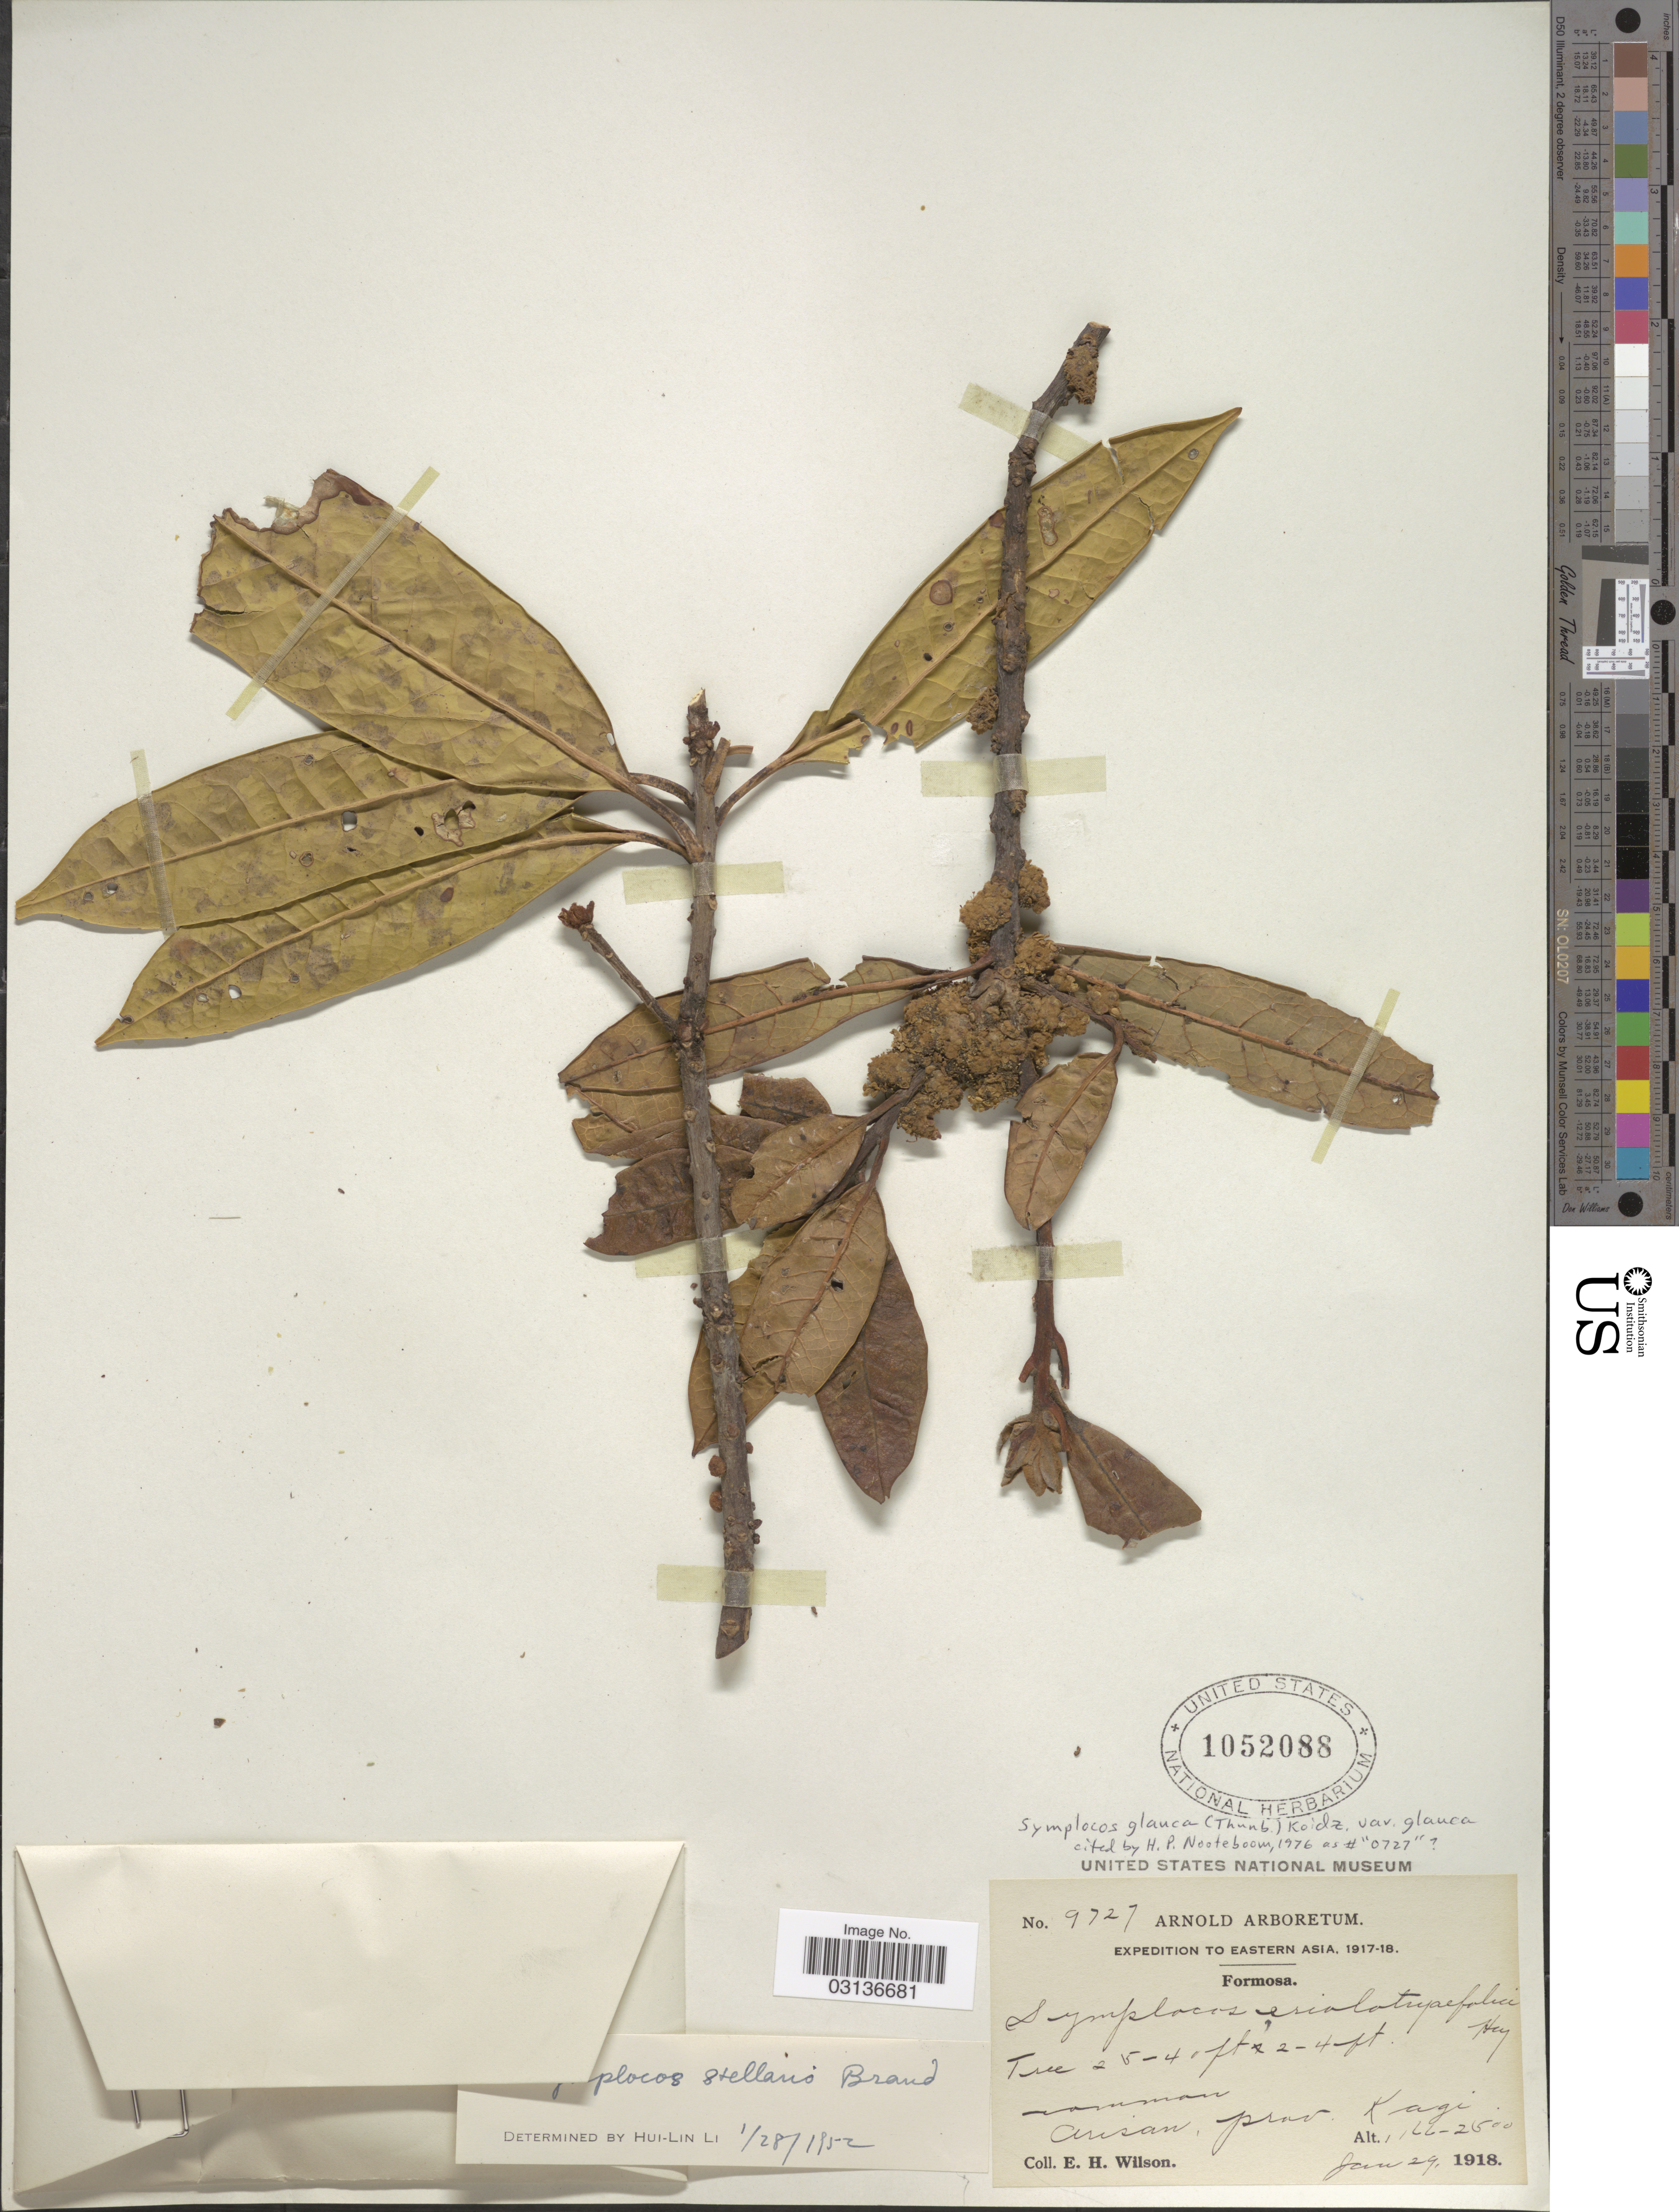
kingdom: Plantae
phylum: Tracheophyta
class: Magnoliopsida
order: Ericales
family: Symplocaceae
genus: Symplocos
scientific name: Symplocos glauca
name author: (Thunb.) Koidz.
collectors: E. Wilson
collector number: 9727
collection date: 1918-01-29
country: Taiwan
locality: Arisan, prov. Kagi.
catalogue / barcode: US 1052088